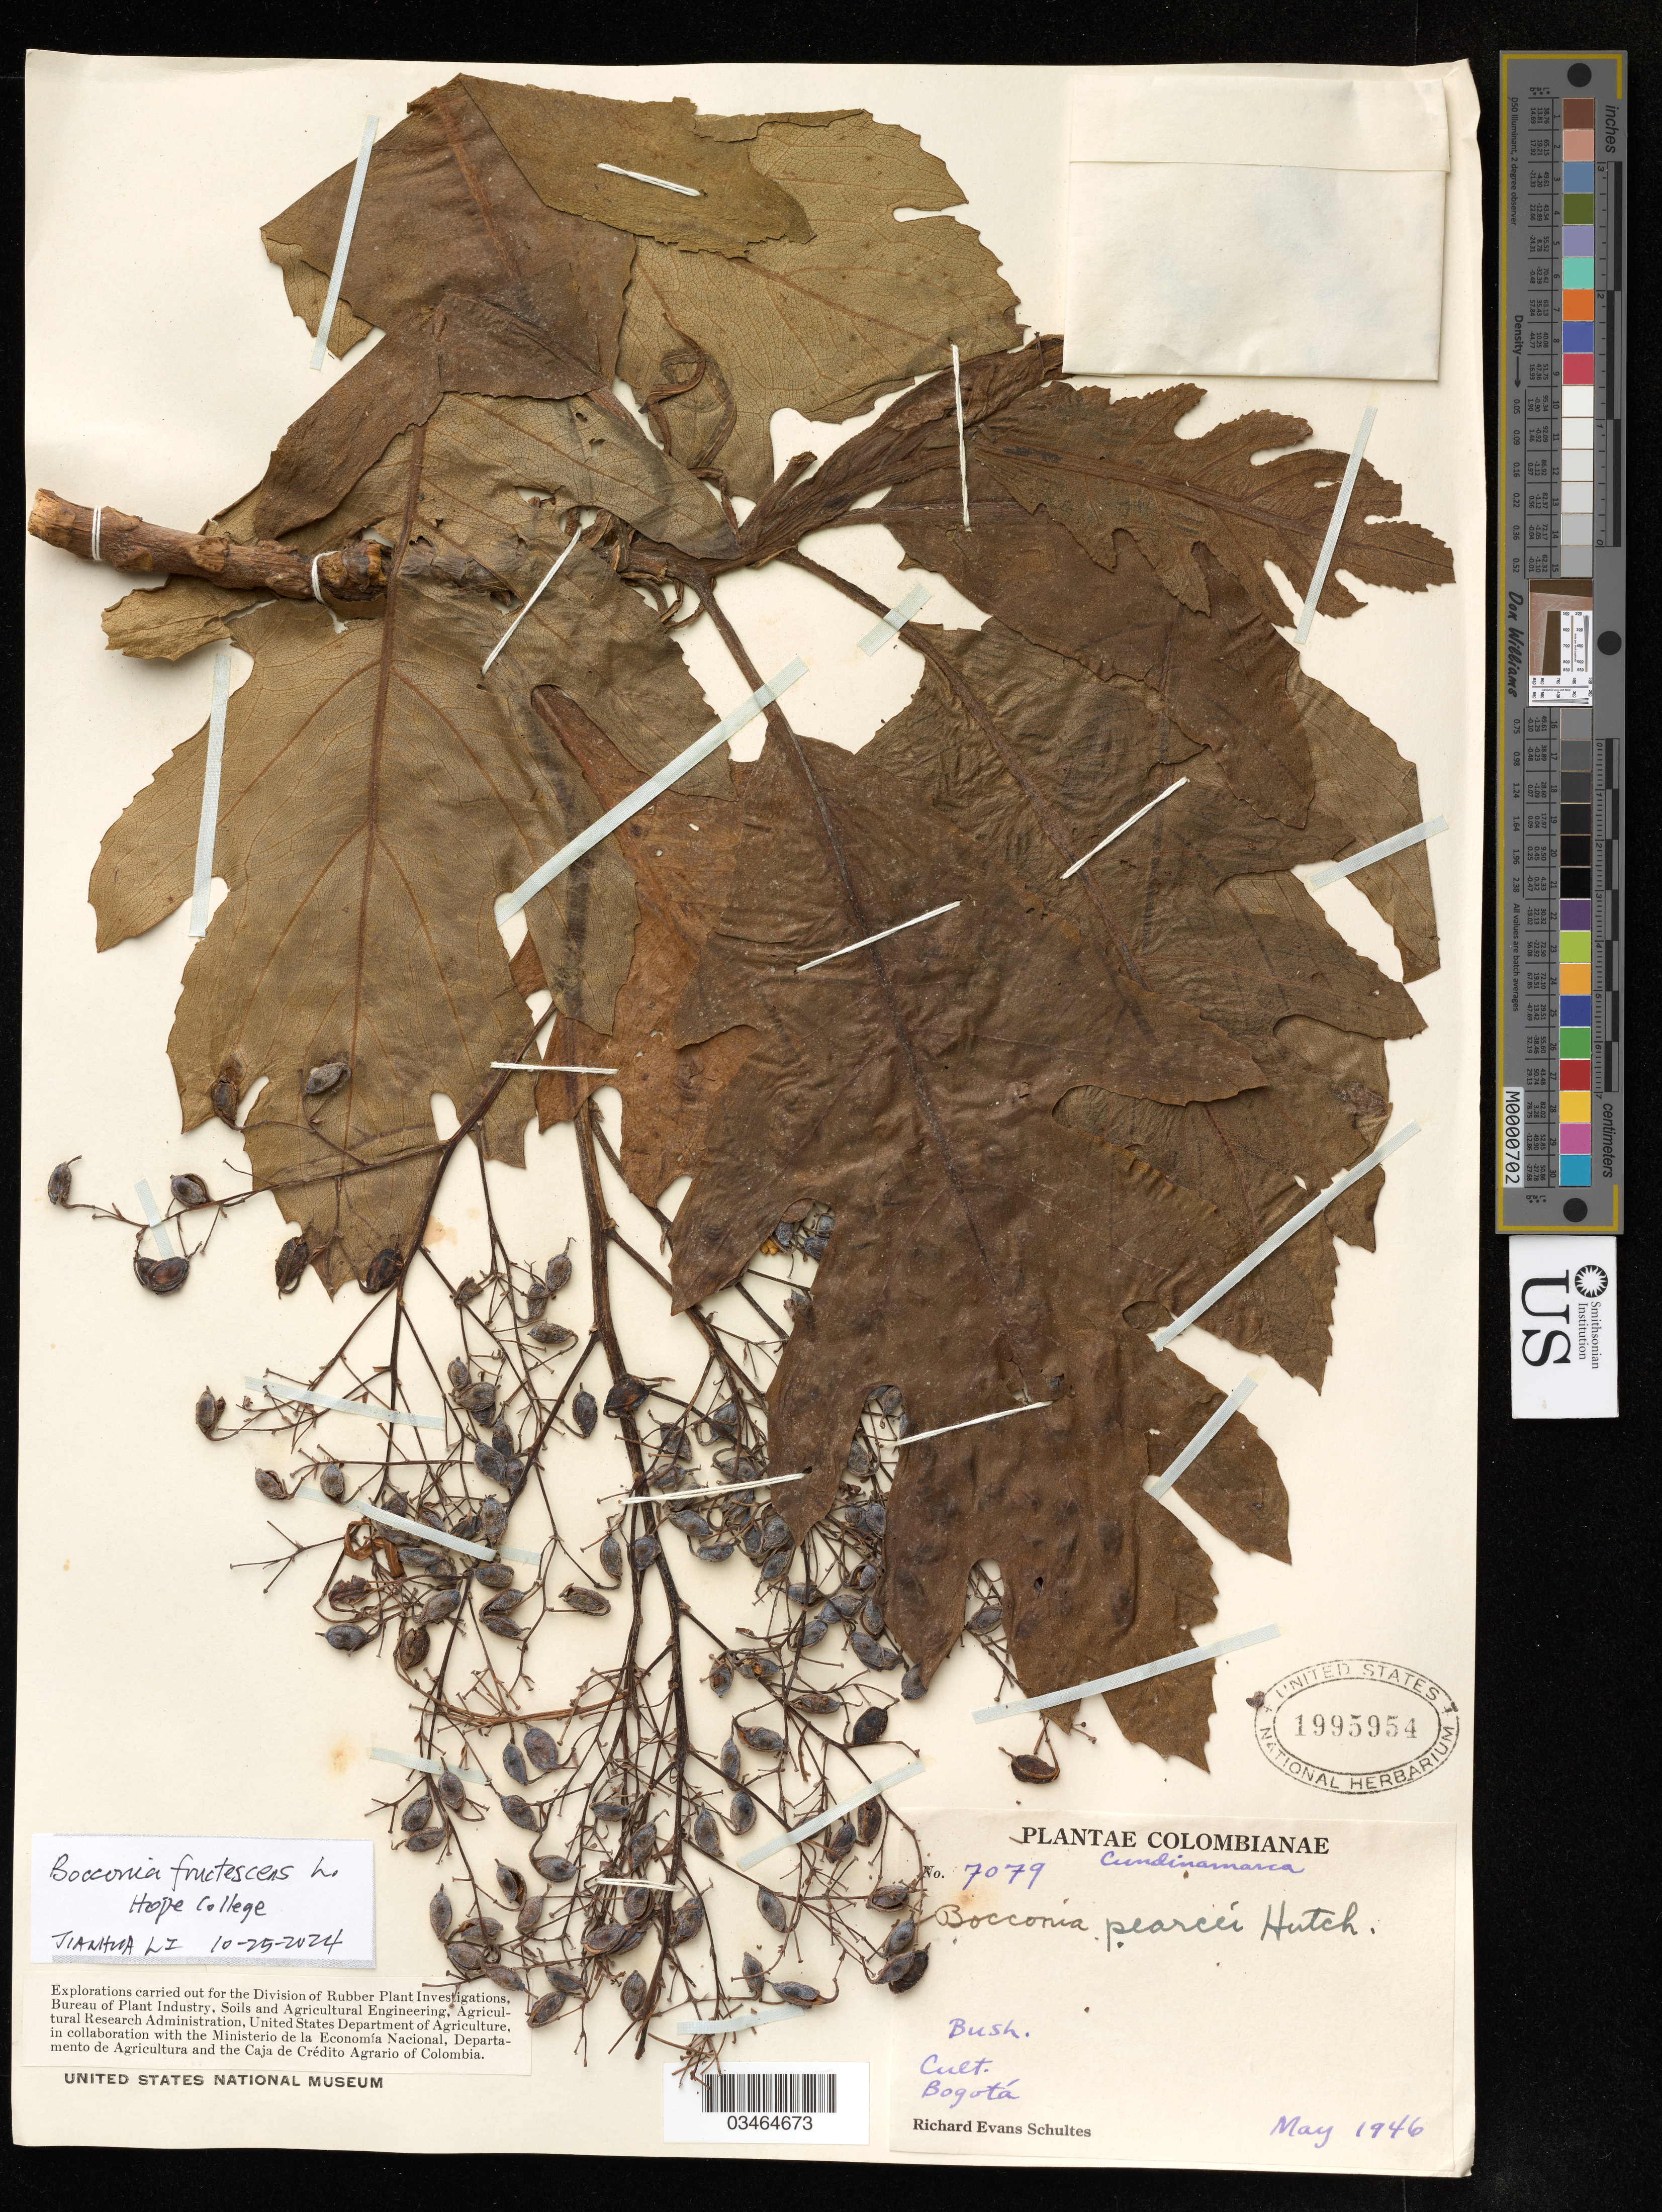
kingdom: Plantae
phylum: Tracheophyta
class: Magnoliopsida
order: Ranunculales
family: Papaveraceae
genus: Bocconia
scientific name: Bocconia frutescens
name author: L.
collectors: R. Schultes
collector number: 7079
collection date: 1946-05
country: Colombia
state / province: Cundinamarca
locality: Bogotá.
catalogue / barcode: US 1995954